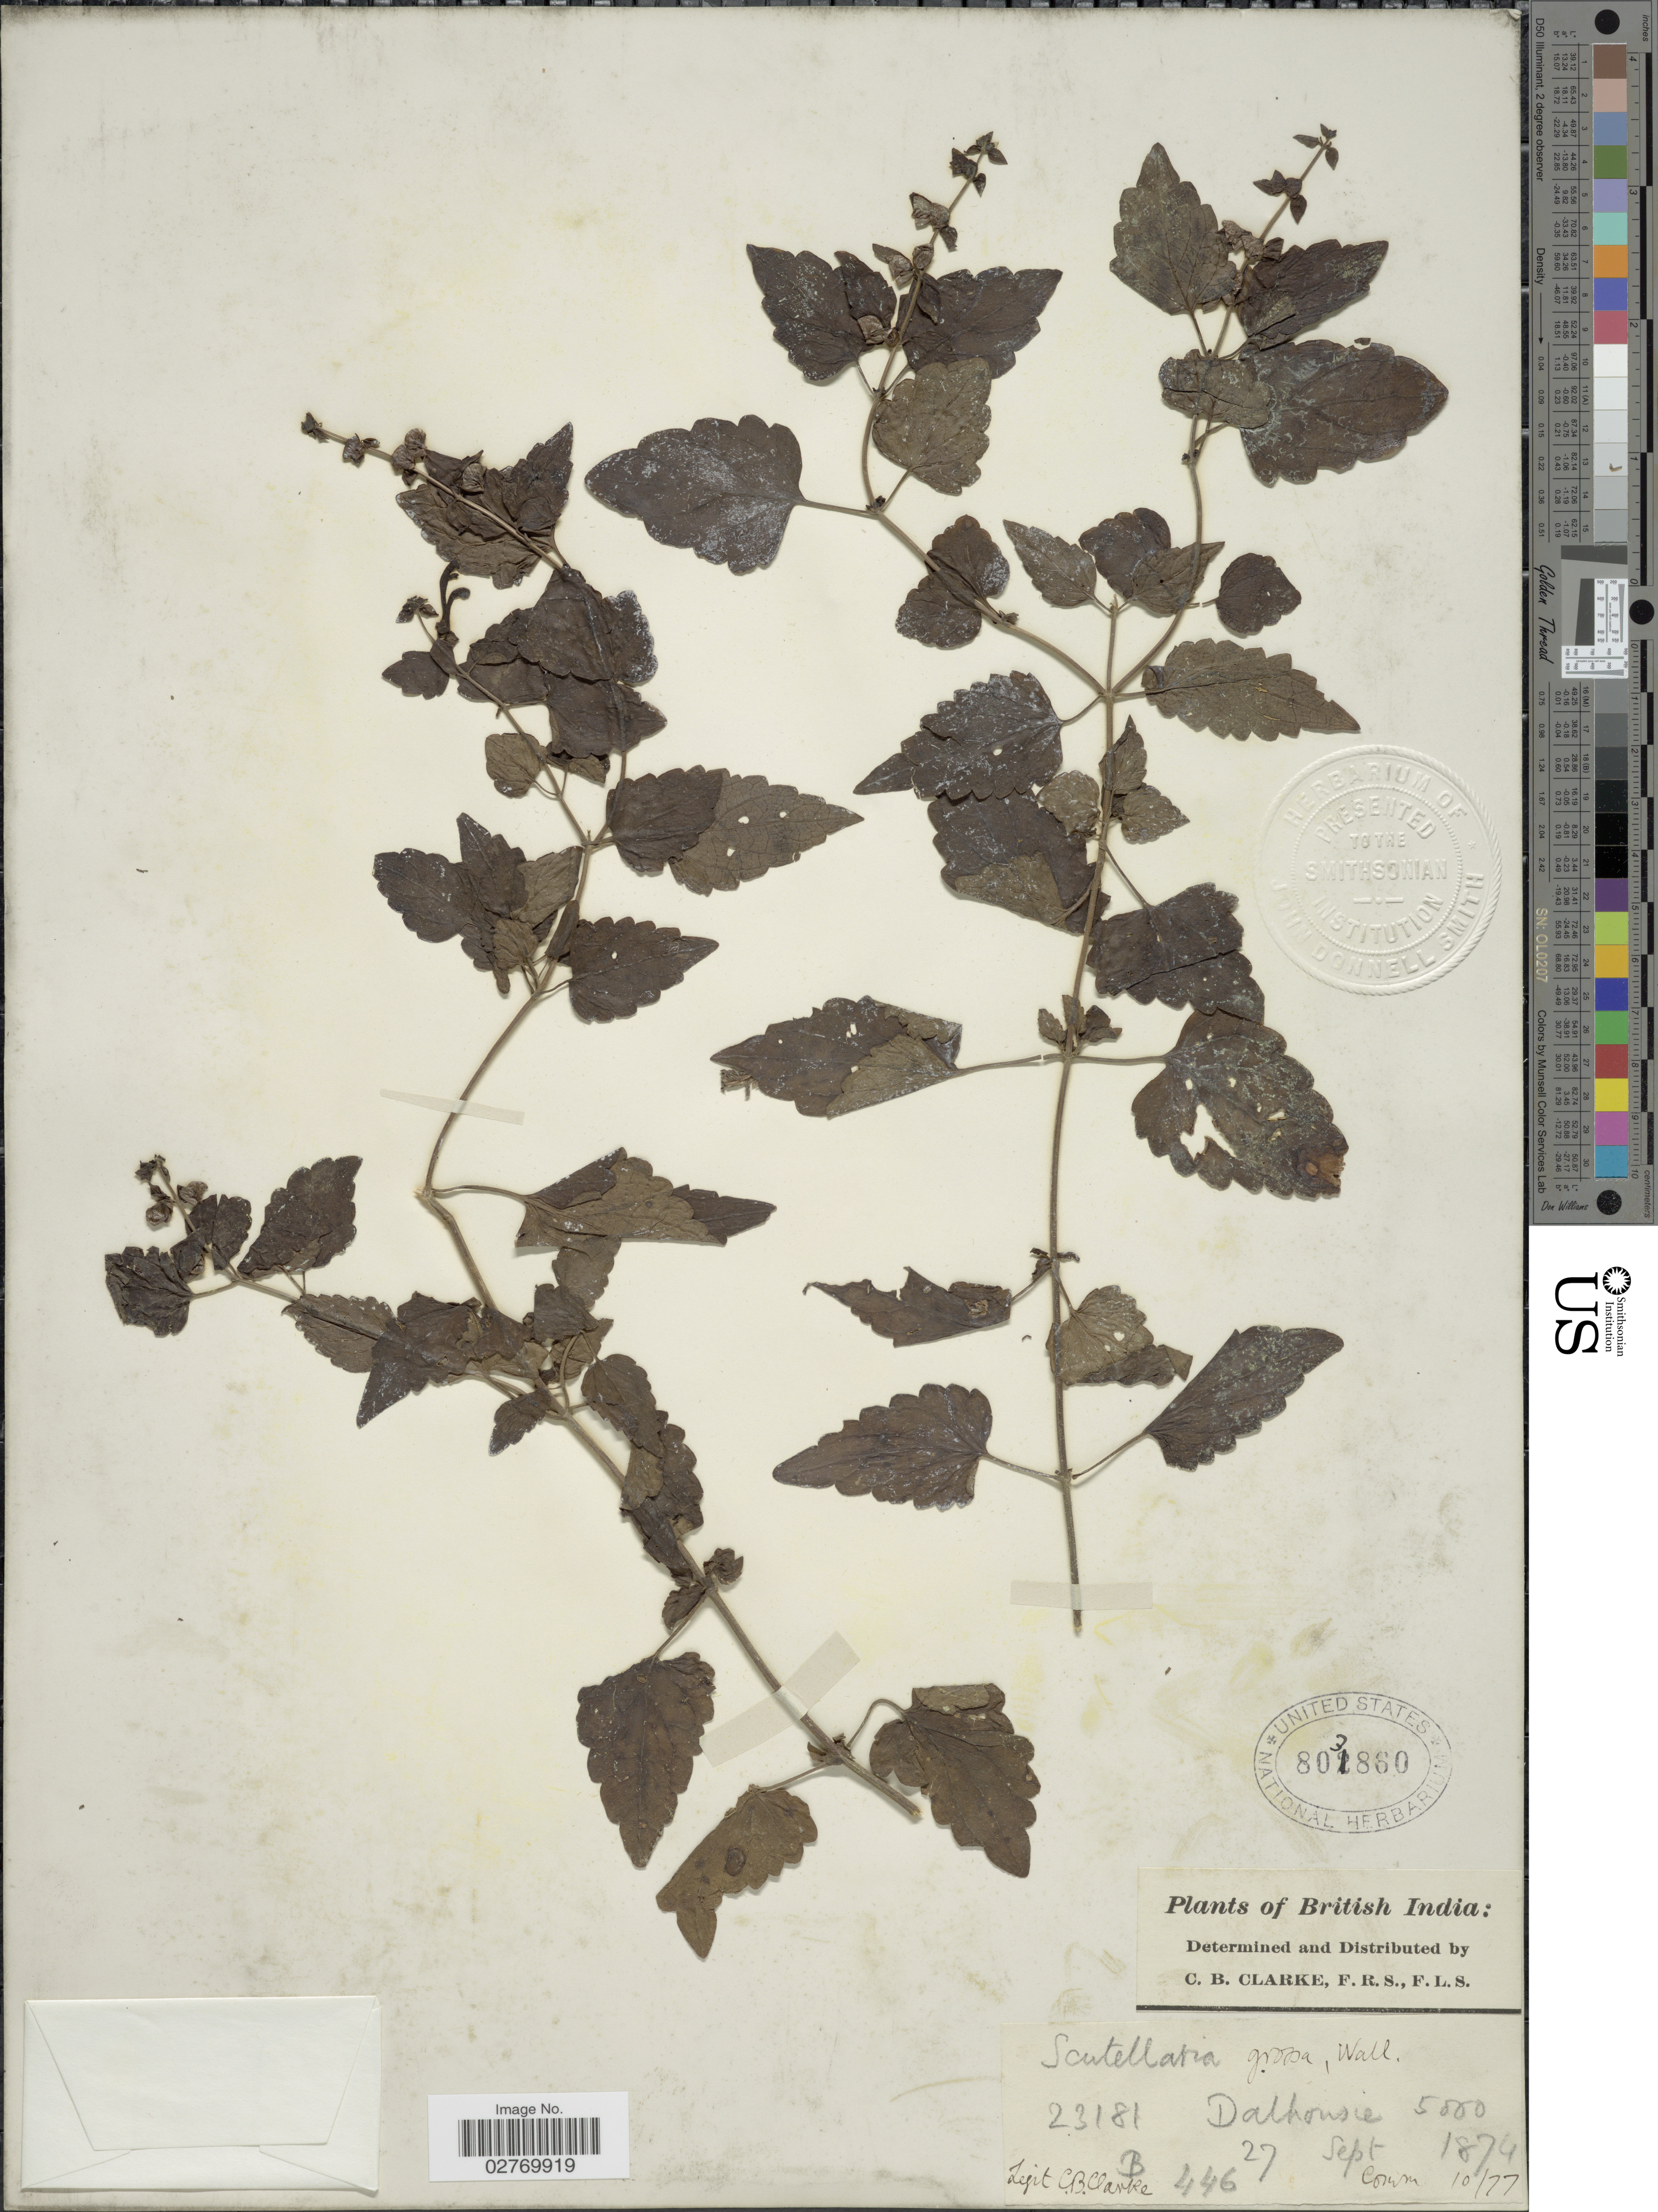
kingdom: Plantae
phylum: Tracheophyta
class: Magnoliopsida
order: Lamiales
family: Lamiaceae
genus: Scutellaria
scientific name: Scutellaria grossa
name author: Wall.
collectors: C. B. Clarke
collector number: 23181/B446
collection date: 1874-09-27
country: India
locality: British India. Dalhousie.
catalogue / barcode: US 803860